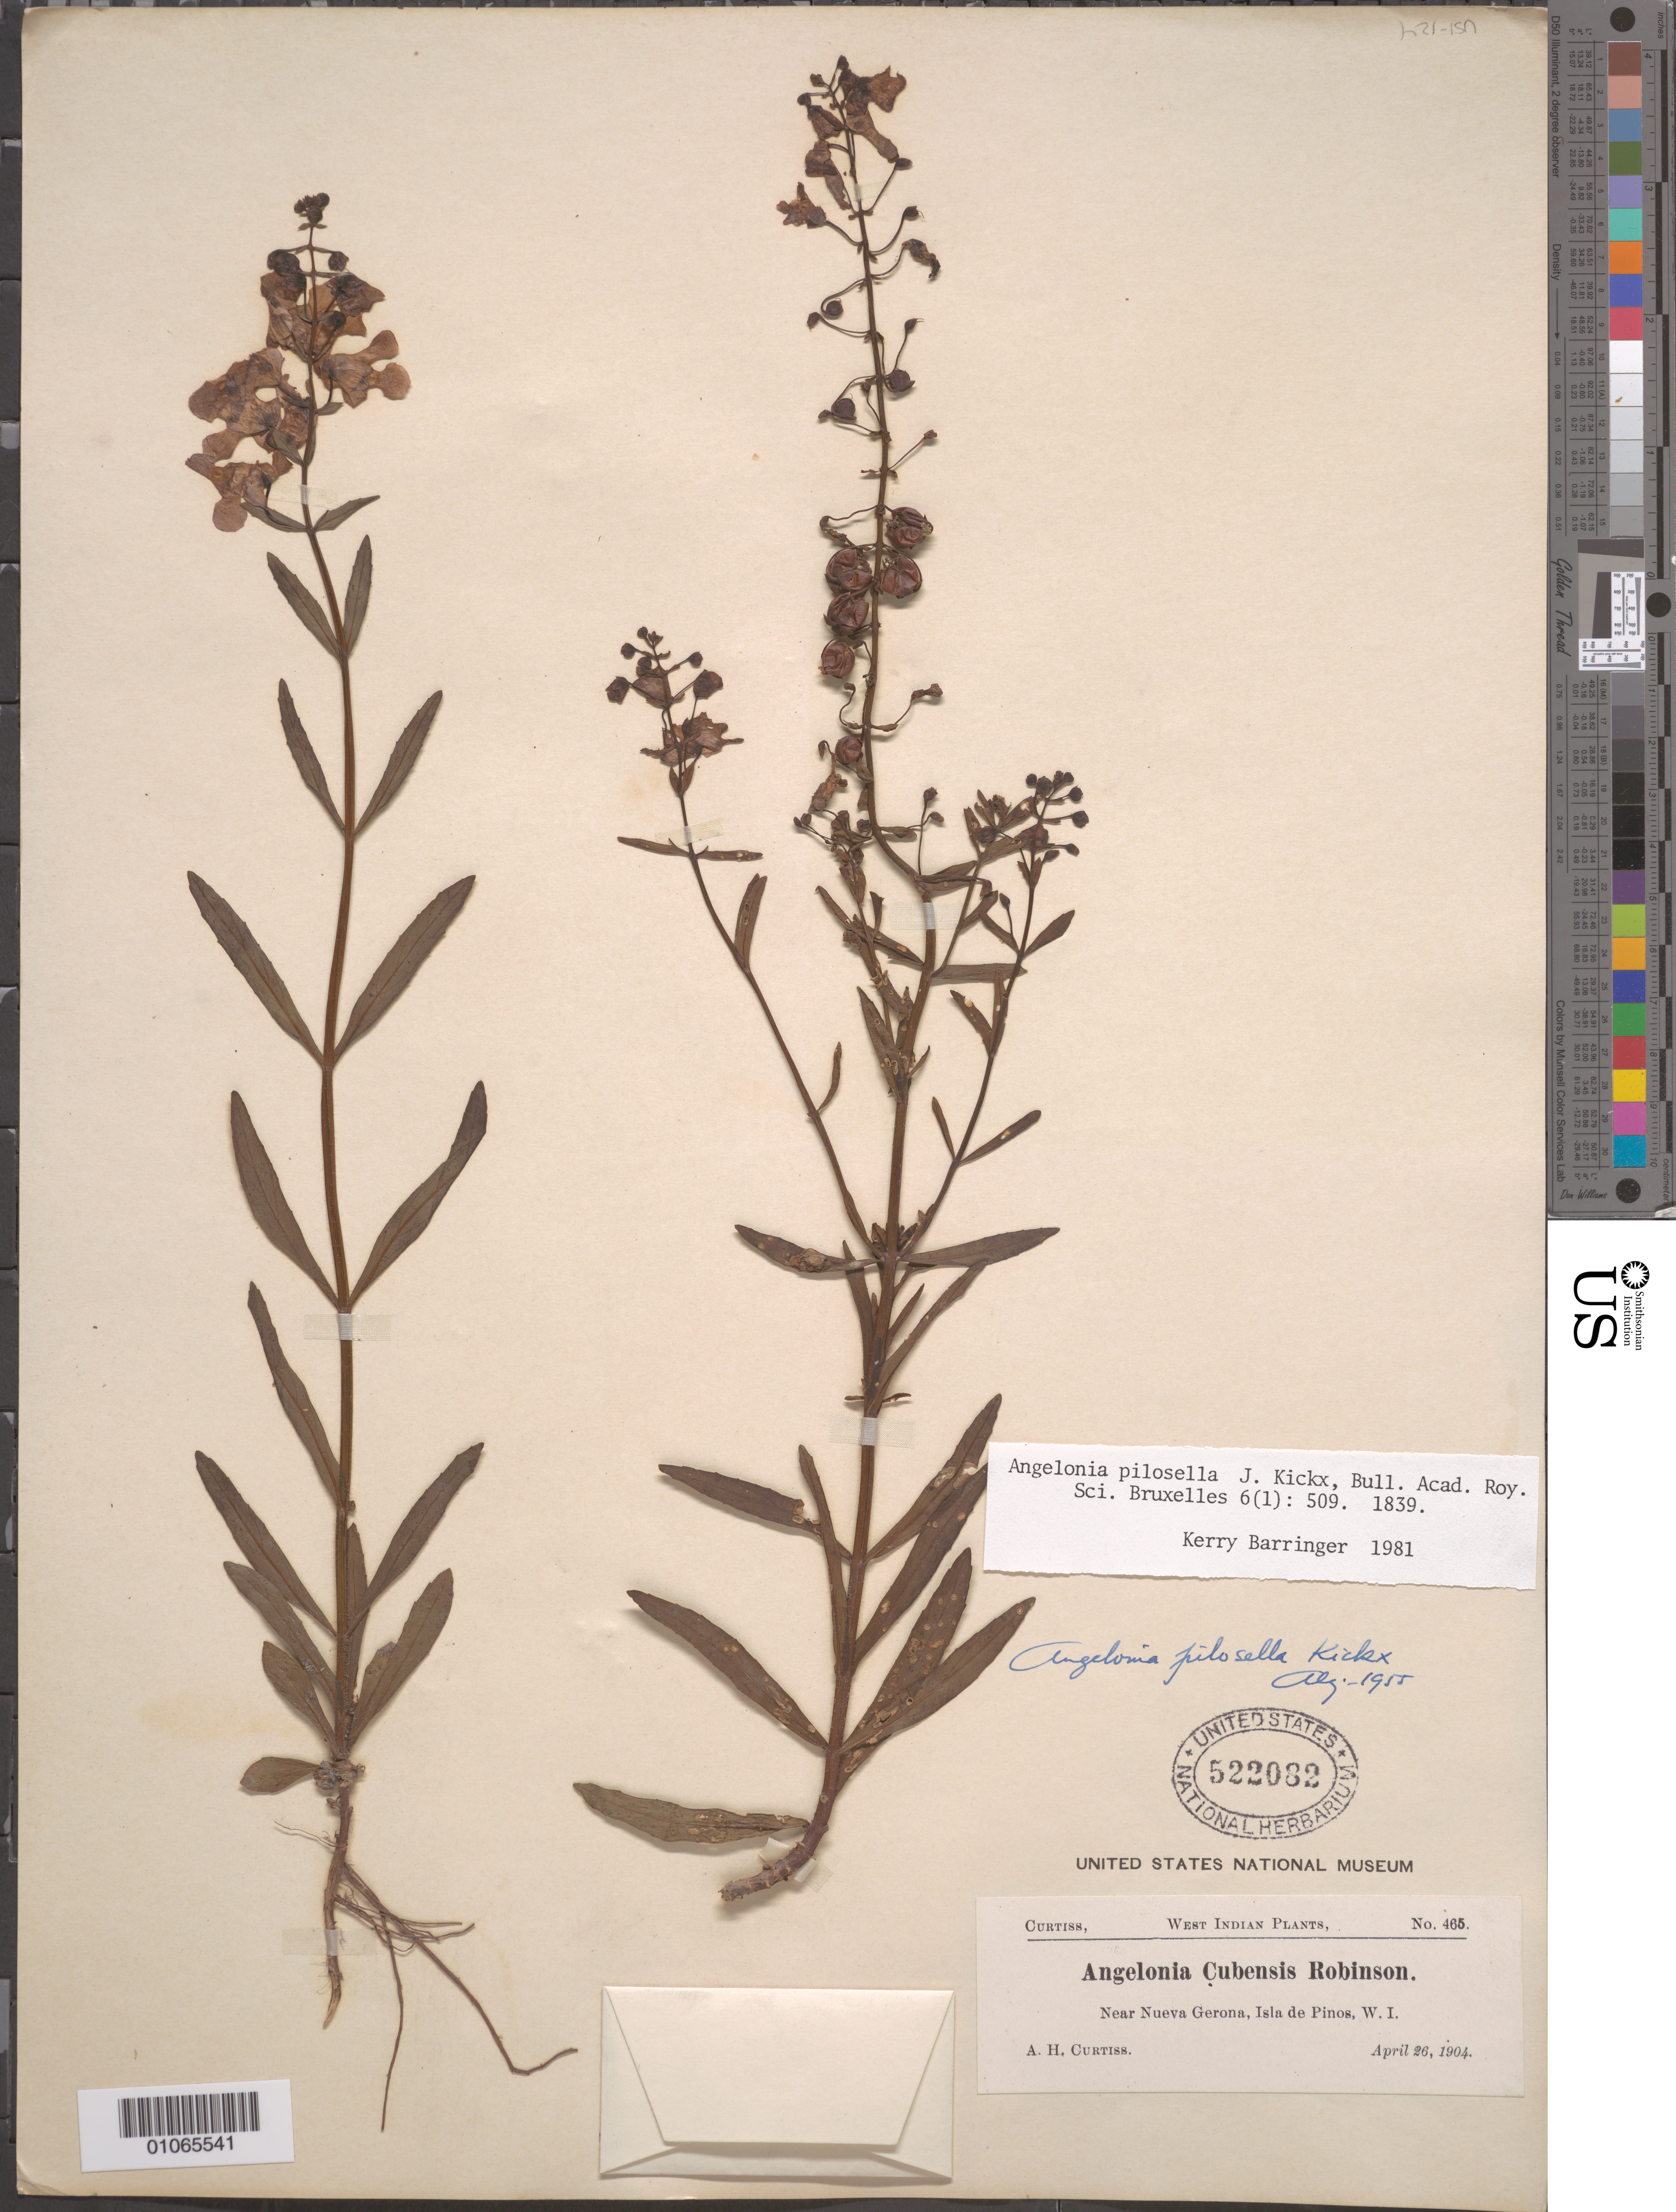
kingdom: Plantae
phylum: Tracheophyta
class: Magnoliopsida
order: Lamiales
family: Plantaginaceae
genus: Angelonia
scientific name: Angelonia pilosella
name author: J. Kickx f.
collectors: A. H. Curtiss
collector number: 465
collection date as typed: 26 Apr 1904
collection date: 1904-04-26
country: Cuba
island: Isla de la Juventud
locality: Isle of Pines, Near Nueva Gerona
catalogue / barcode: US 522082